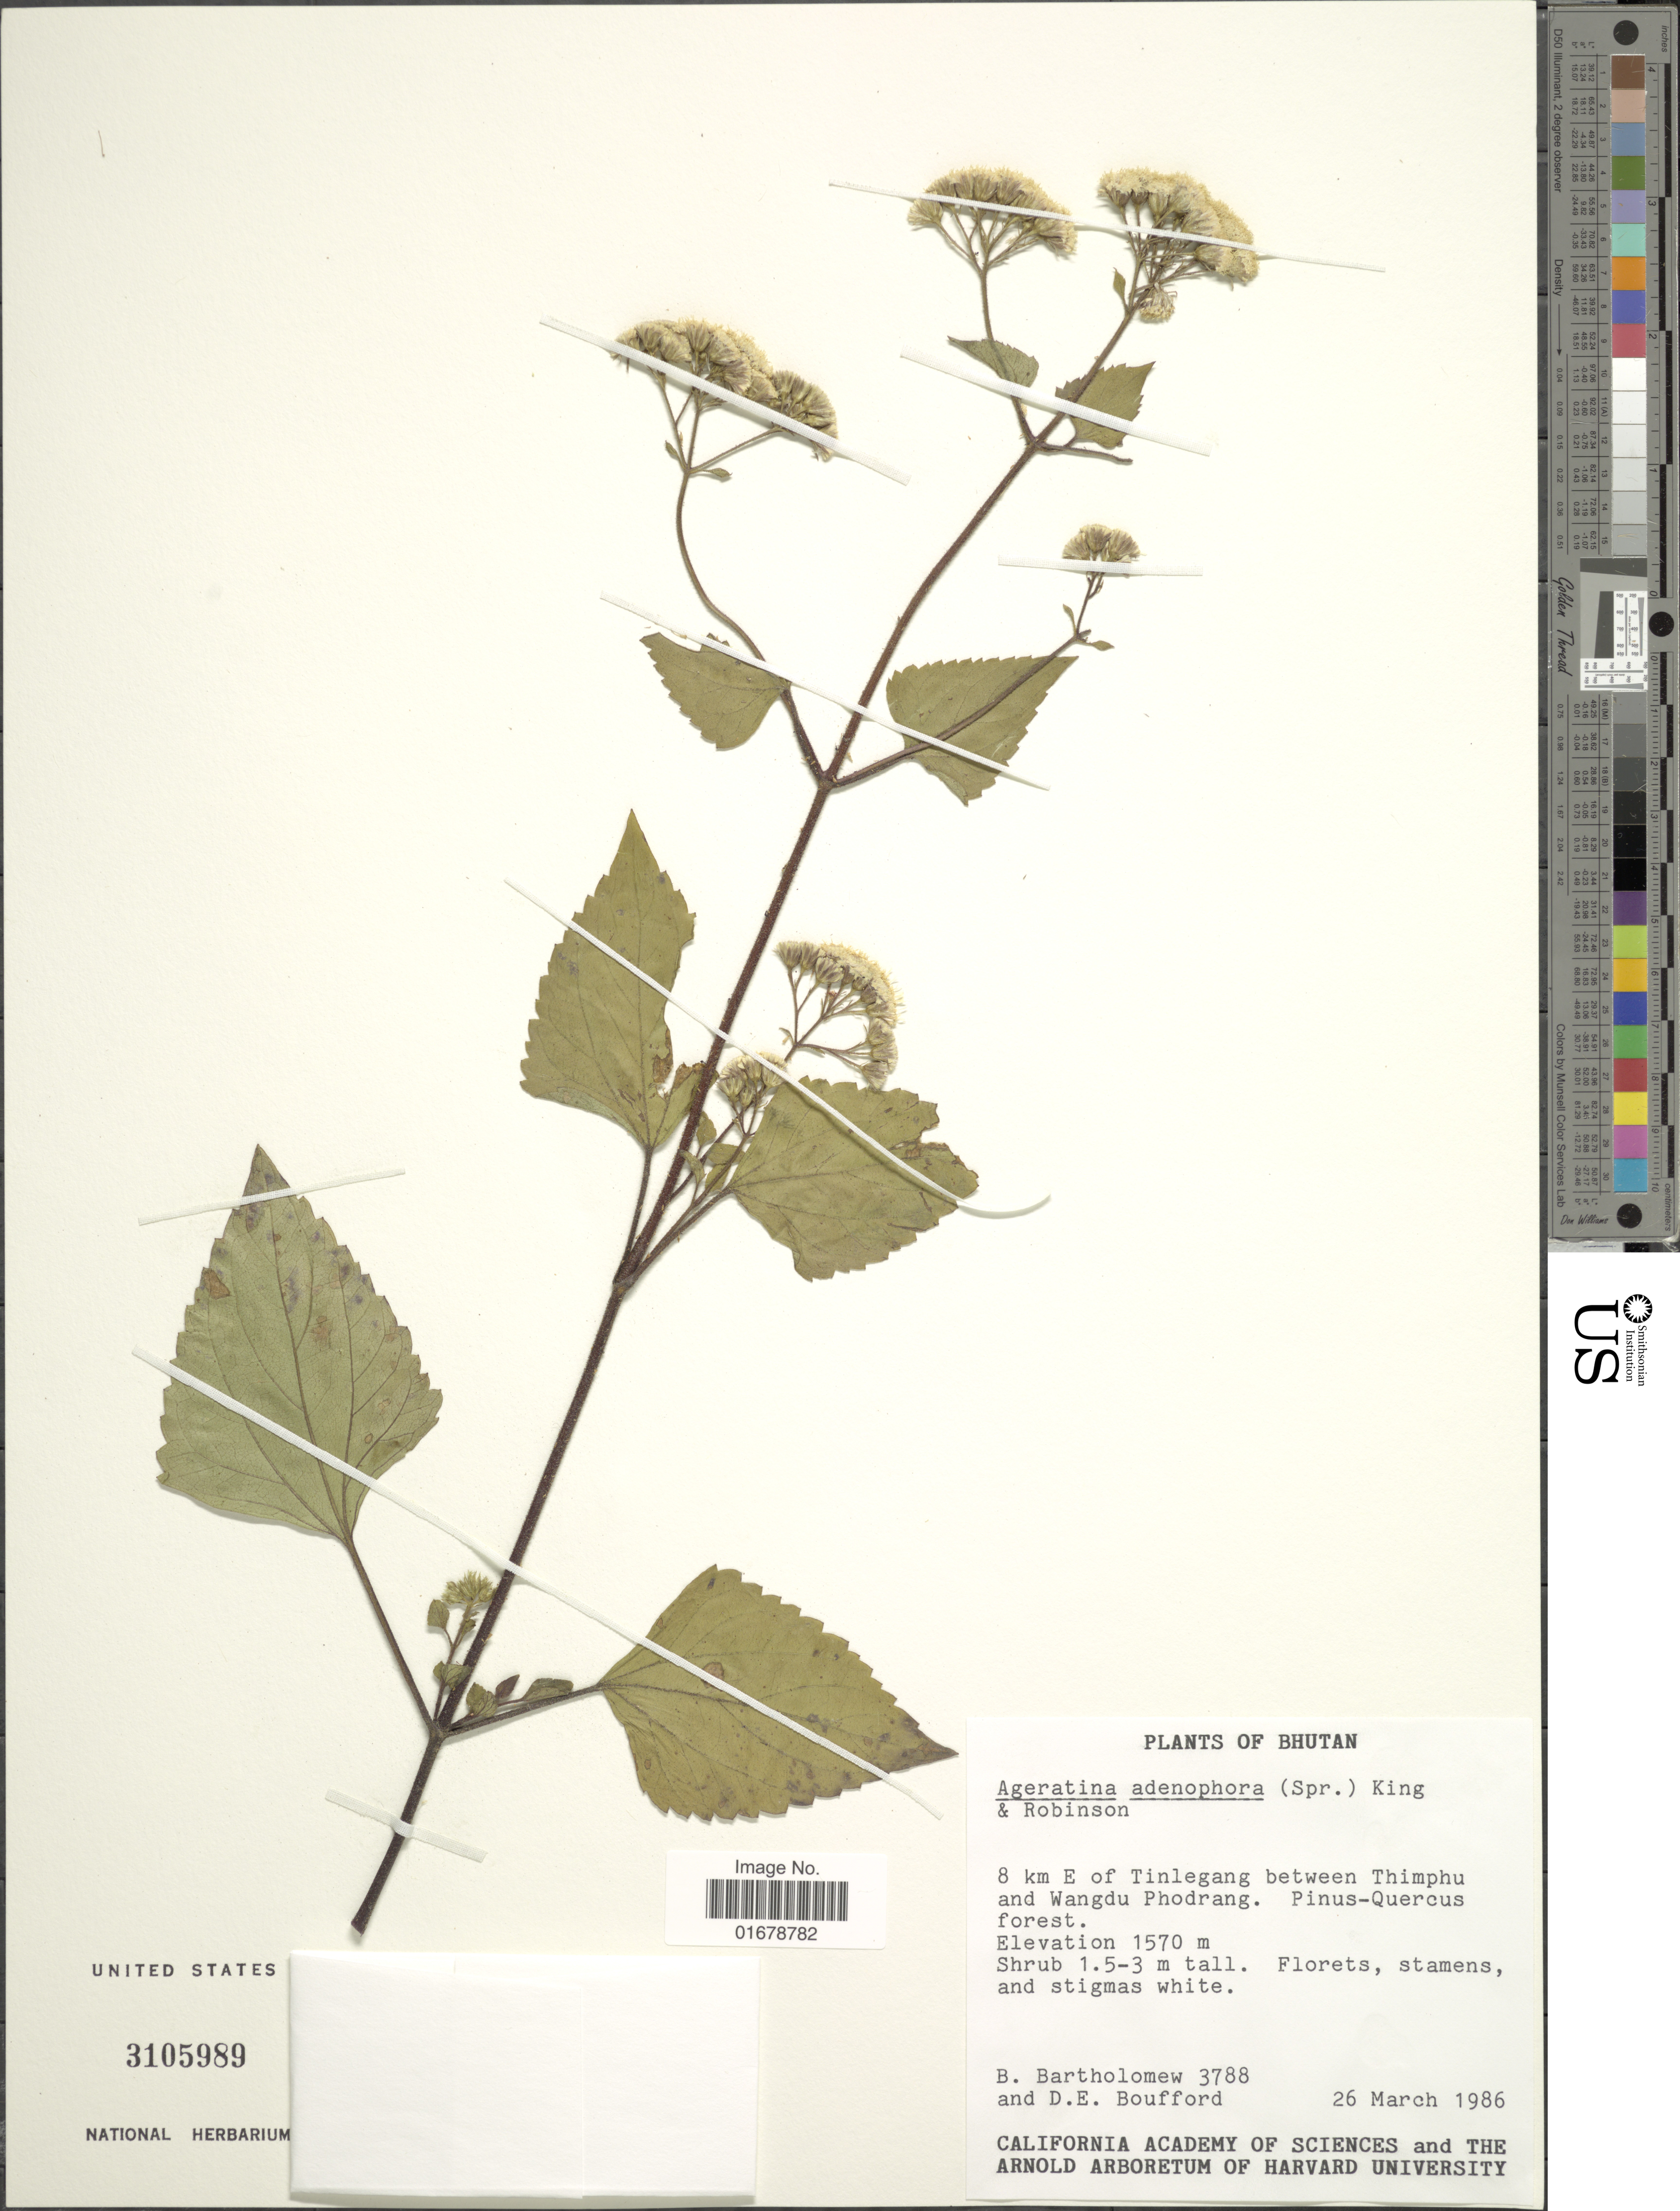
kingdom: Plantae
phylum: Tracheophyta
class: Magnoliopsida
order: Asterales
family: Asteraceae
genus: Ageratina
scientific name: Ageratina adenophora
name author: (Spreng.) R.M. King & H. Rob.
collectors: B. Bartholomew & D. E. Boufford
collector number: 3788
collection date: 1986-03-26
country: Bhutan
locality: Bhutan, 8 km E of Tinlegang between Thimphu and Wangdu Phodrang, Pinus-Quetcus forest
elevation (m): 1570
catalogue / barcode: US 3105989